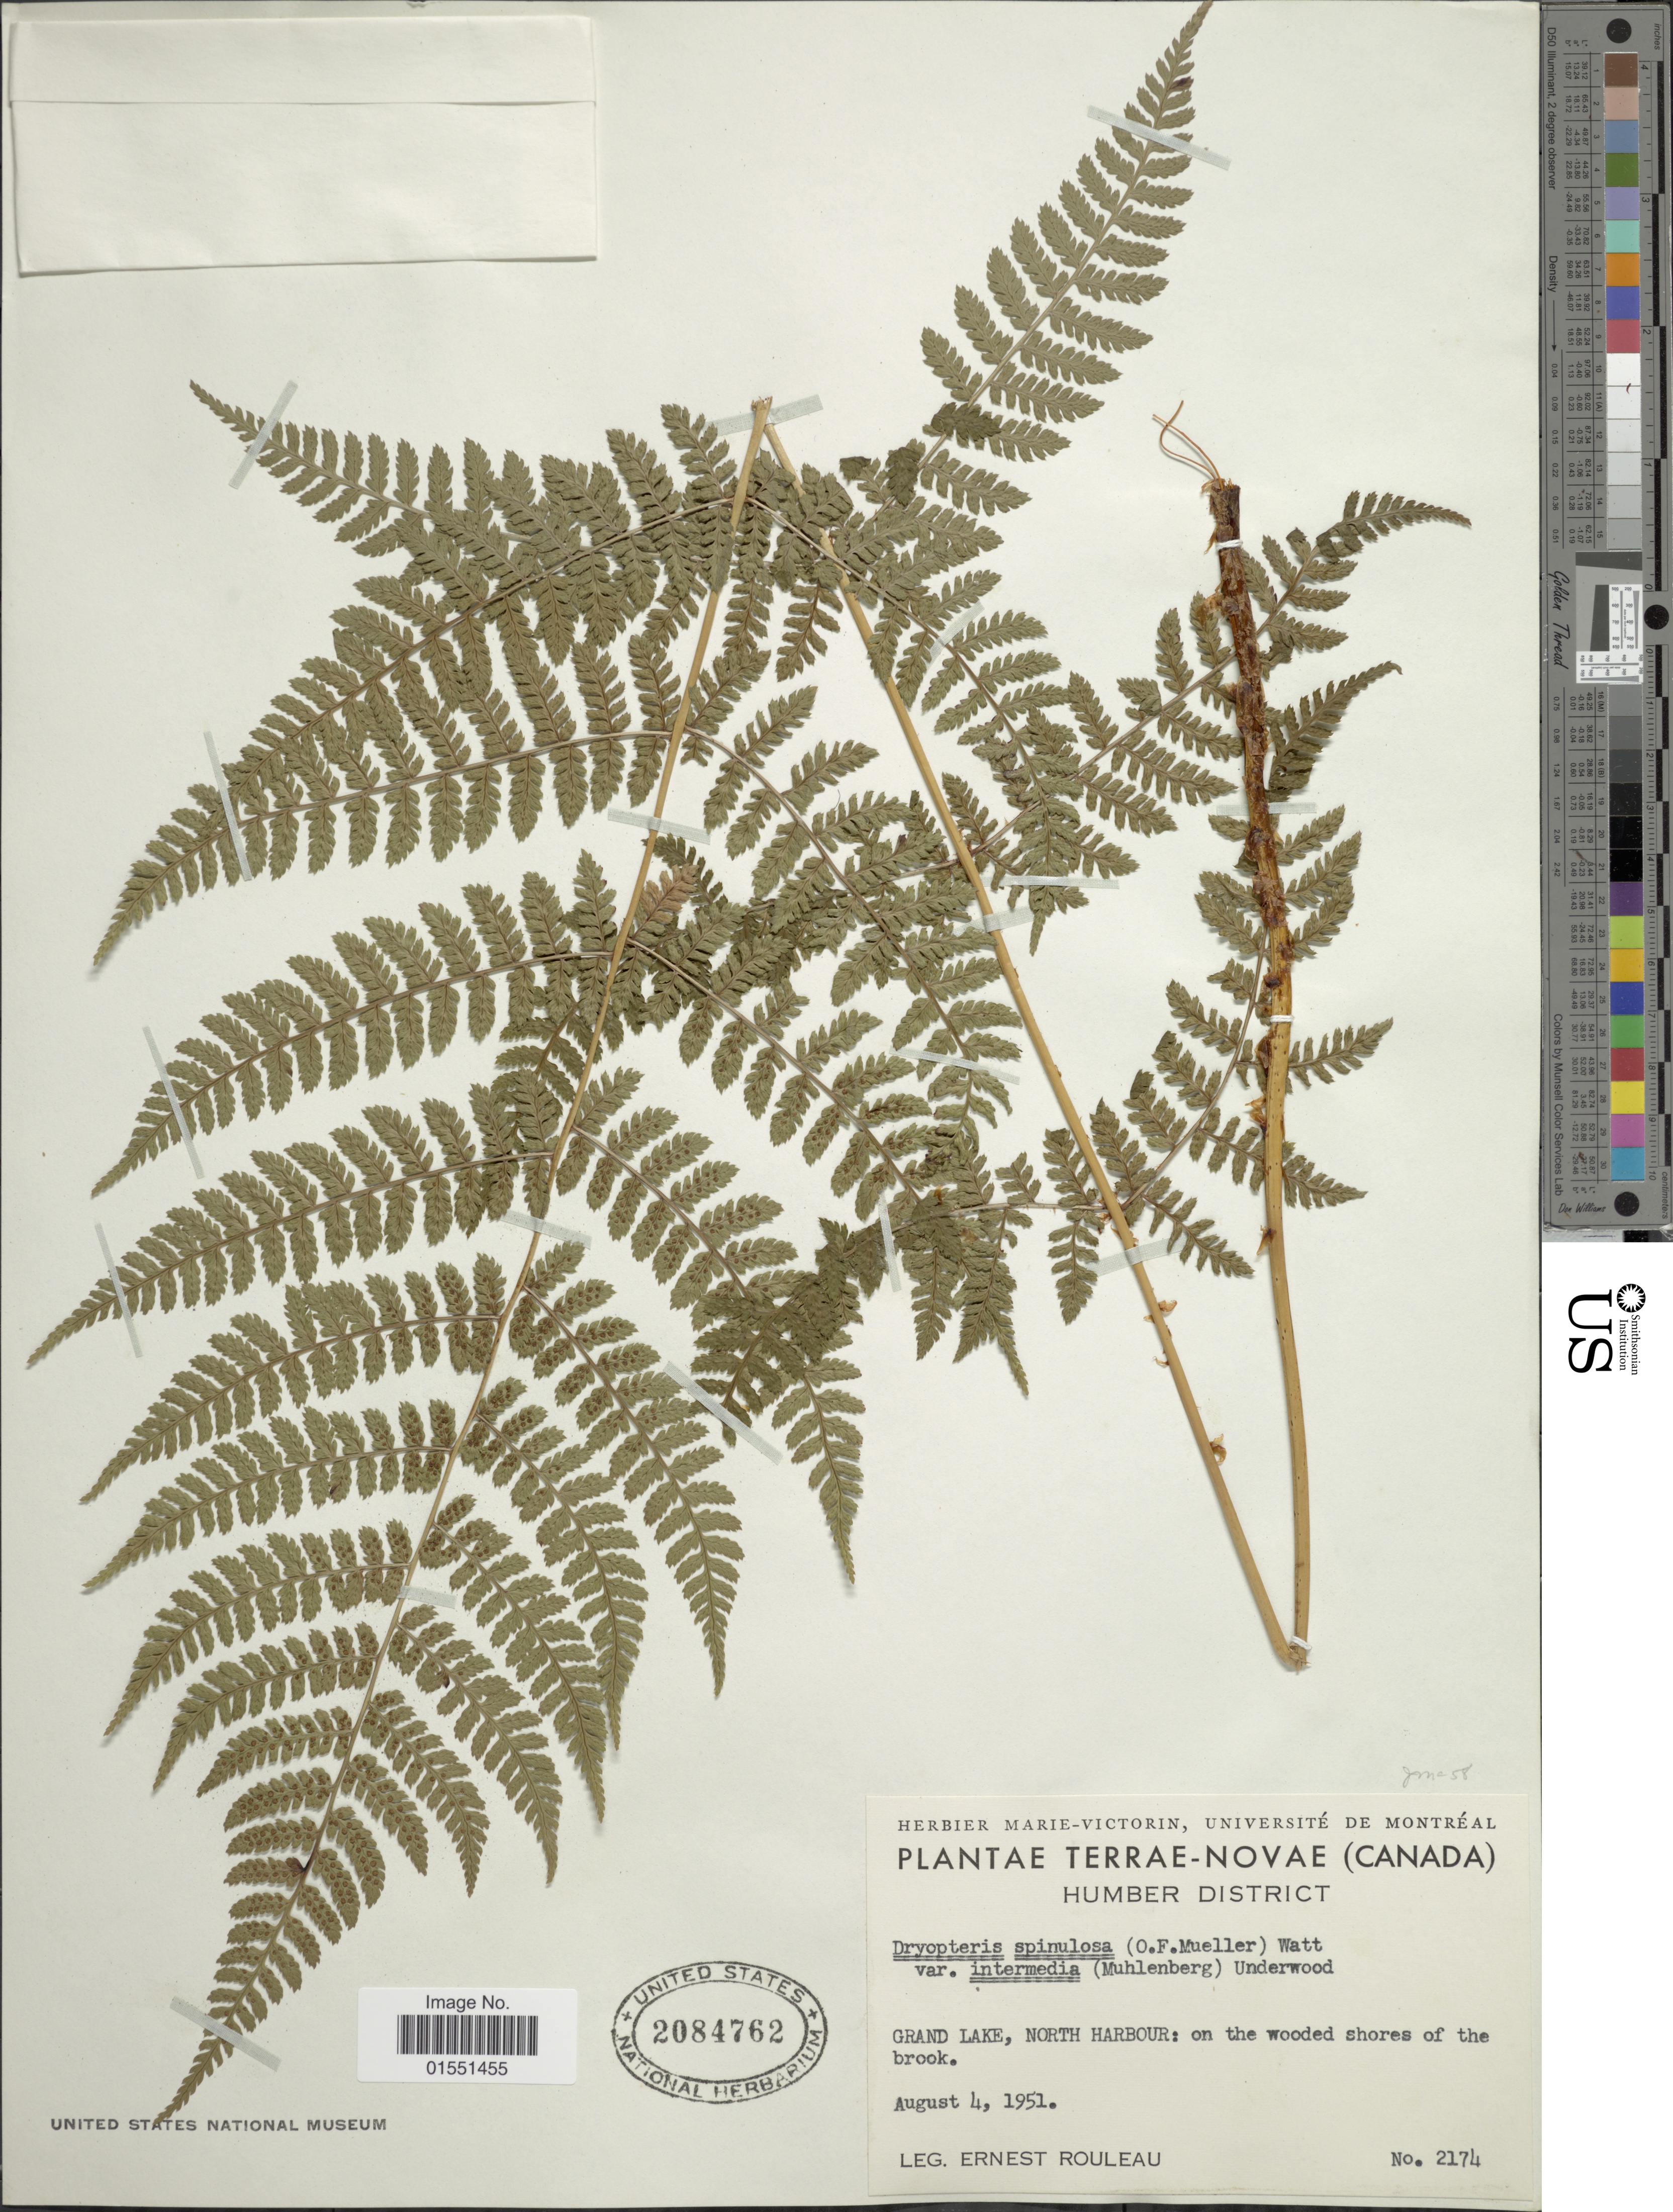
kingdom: Plantae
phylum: Tracheophyta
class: Polypodiopsida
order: Polypodiales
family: Dryopteridaceae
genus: Dryopteris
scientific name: Dryopteris intermedia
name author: (Muhl.) A. Gray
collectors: E. Rouleau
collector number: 2174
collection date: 1951-08-04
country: Canada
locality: Terrae-Novae (Canada). Humber District. Grand Lake, North Harbour: on the wooded shore of the brook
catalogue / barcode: US 2084762